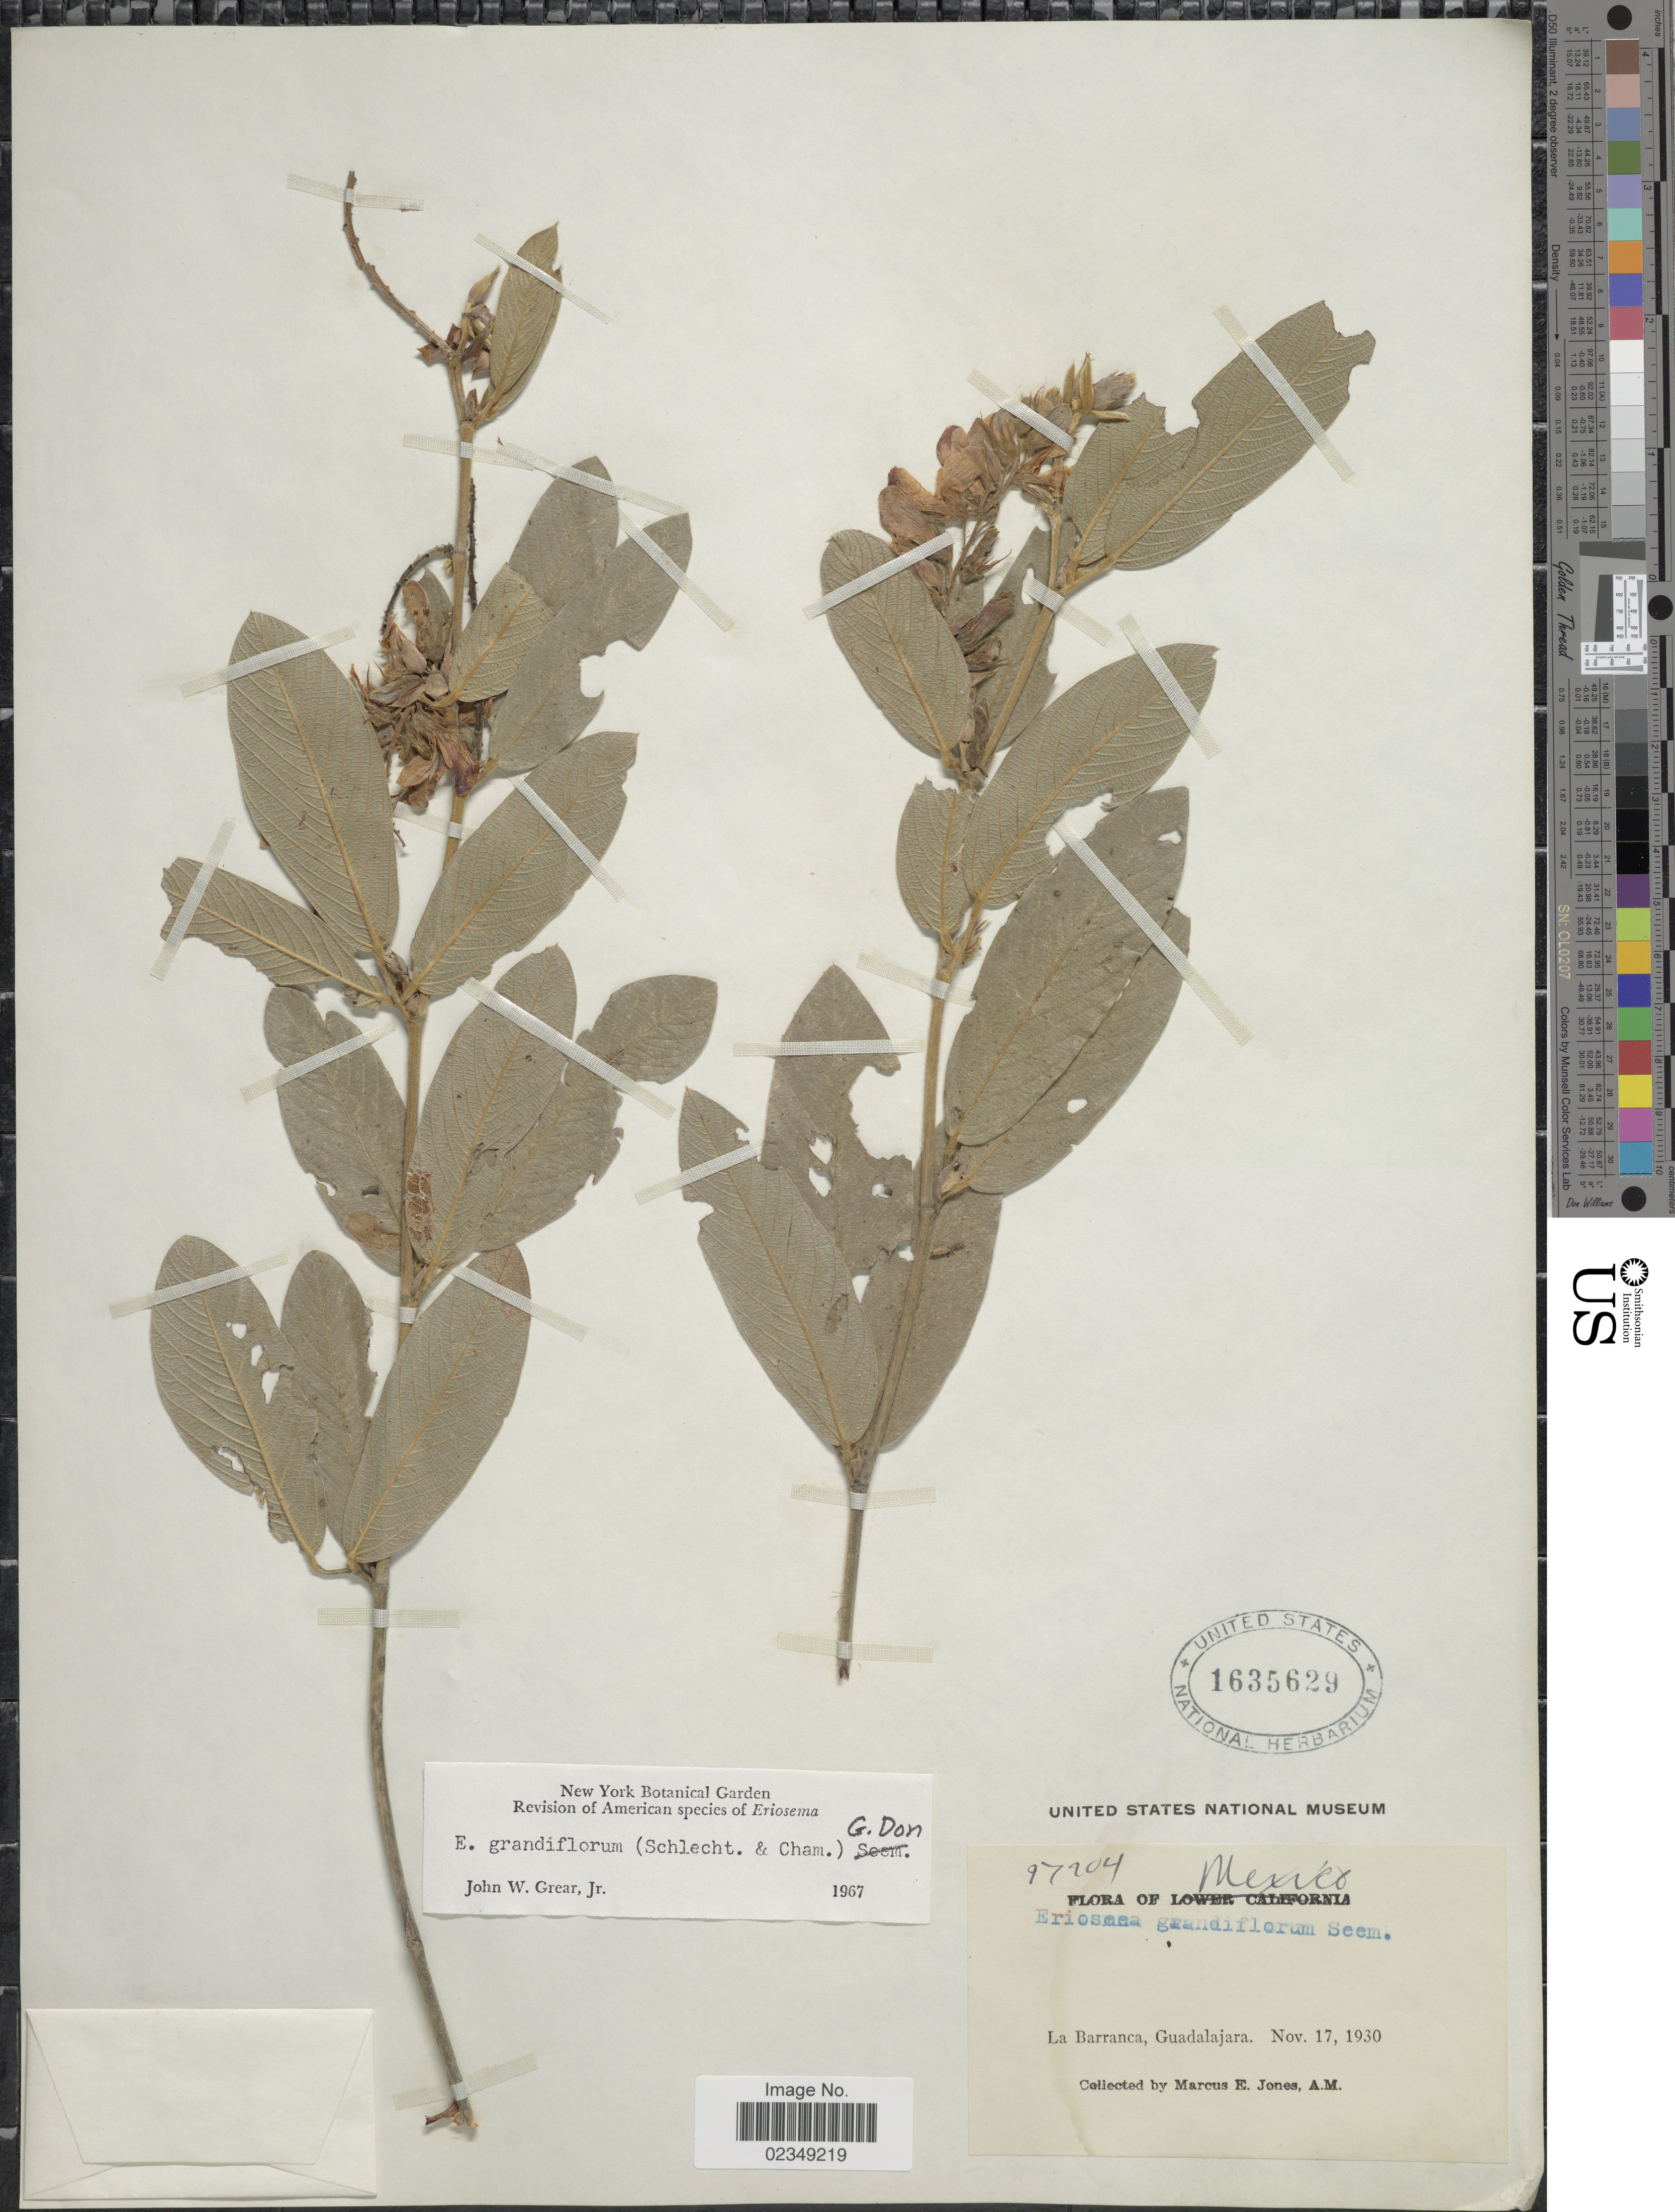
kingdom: Plantae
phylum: Tracheophyta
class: Magnoliopsida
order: Fabales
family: Fabaceae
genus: Eriosema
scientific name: Eriosema grandiflorum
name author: (Schltdl. & Cham.) G. Don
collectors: M. E. Jones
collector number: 97204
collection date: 1930-11-17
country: Mexico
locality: La Barranca, Guadalajara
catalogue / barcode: US 1635629